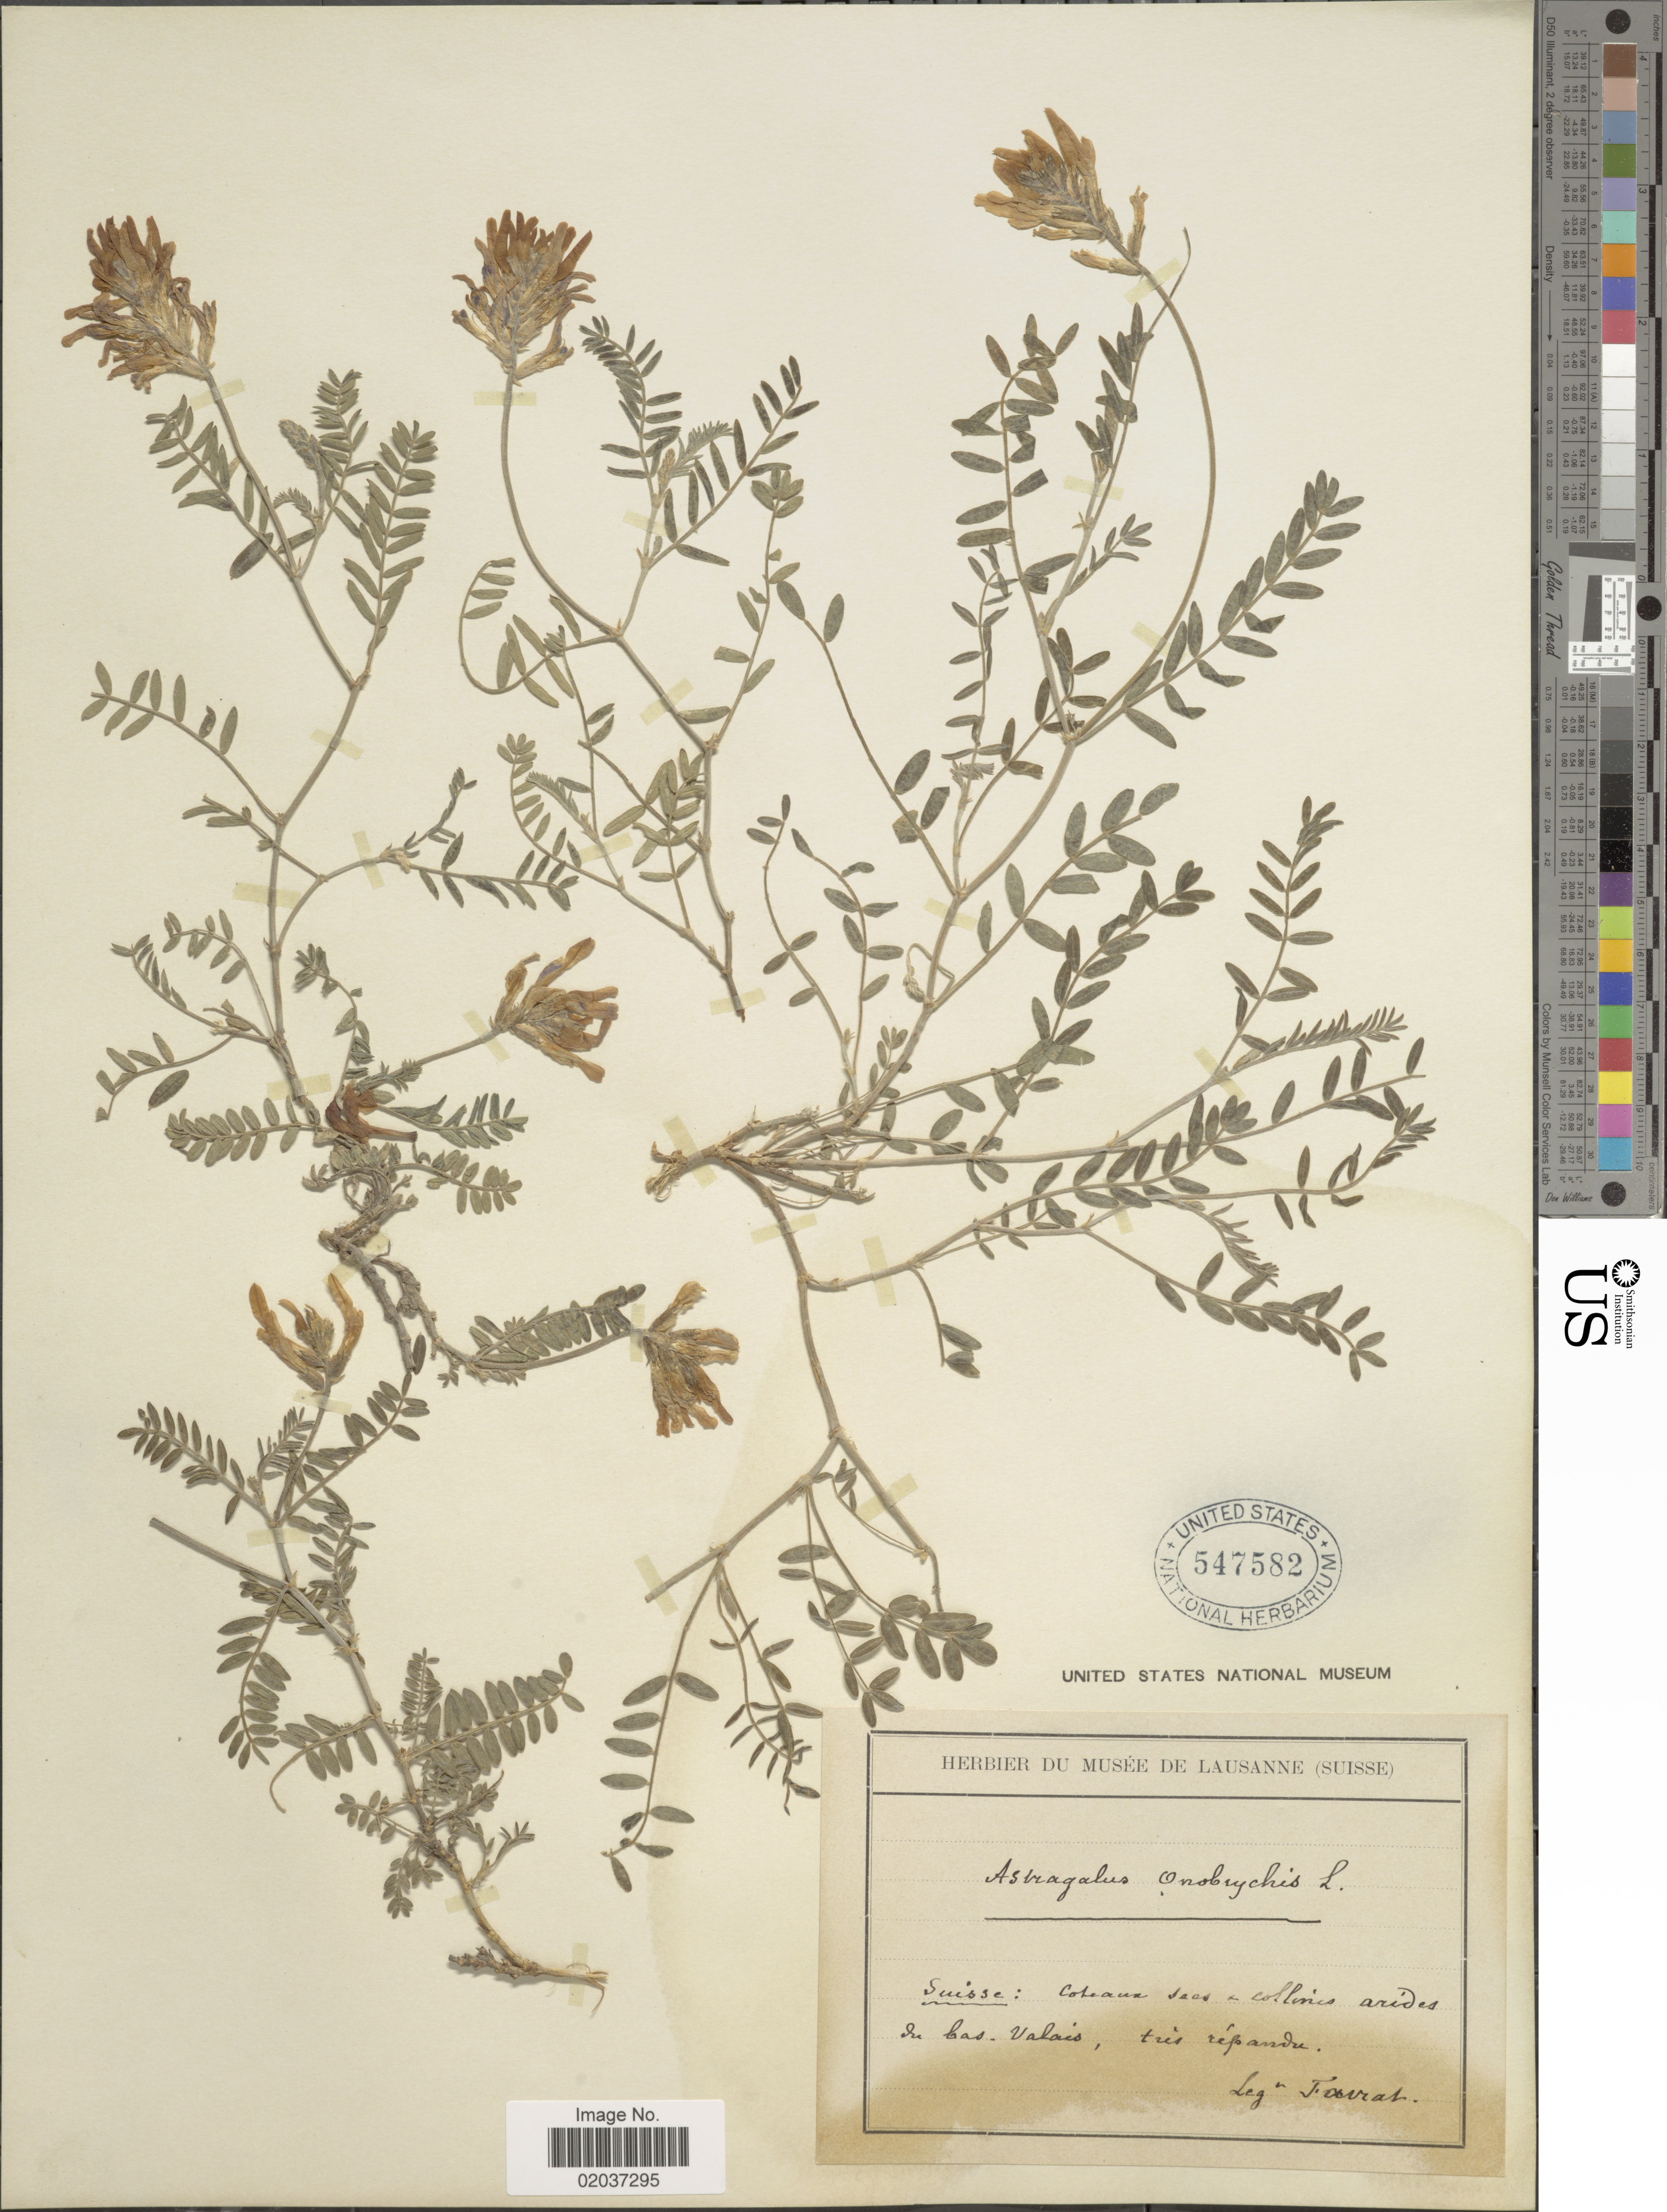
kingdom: Plantae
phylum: Tracheophyta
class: Magnoliopsida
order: Fabales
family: Fabaceae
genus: Astragalus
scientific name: Astragalus onobrychis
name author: L.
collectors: Fairat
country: Switzerland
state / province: Valais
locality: Suisse: Coteaux sees in collines arides, In bas Valais, tus repandu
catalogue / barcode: US 547582